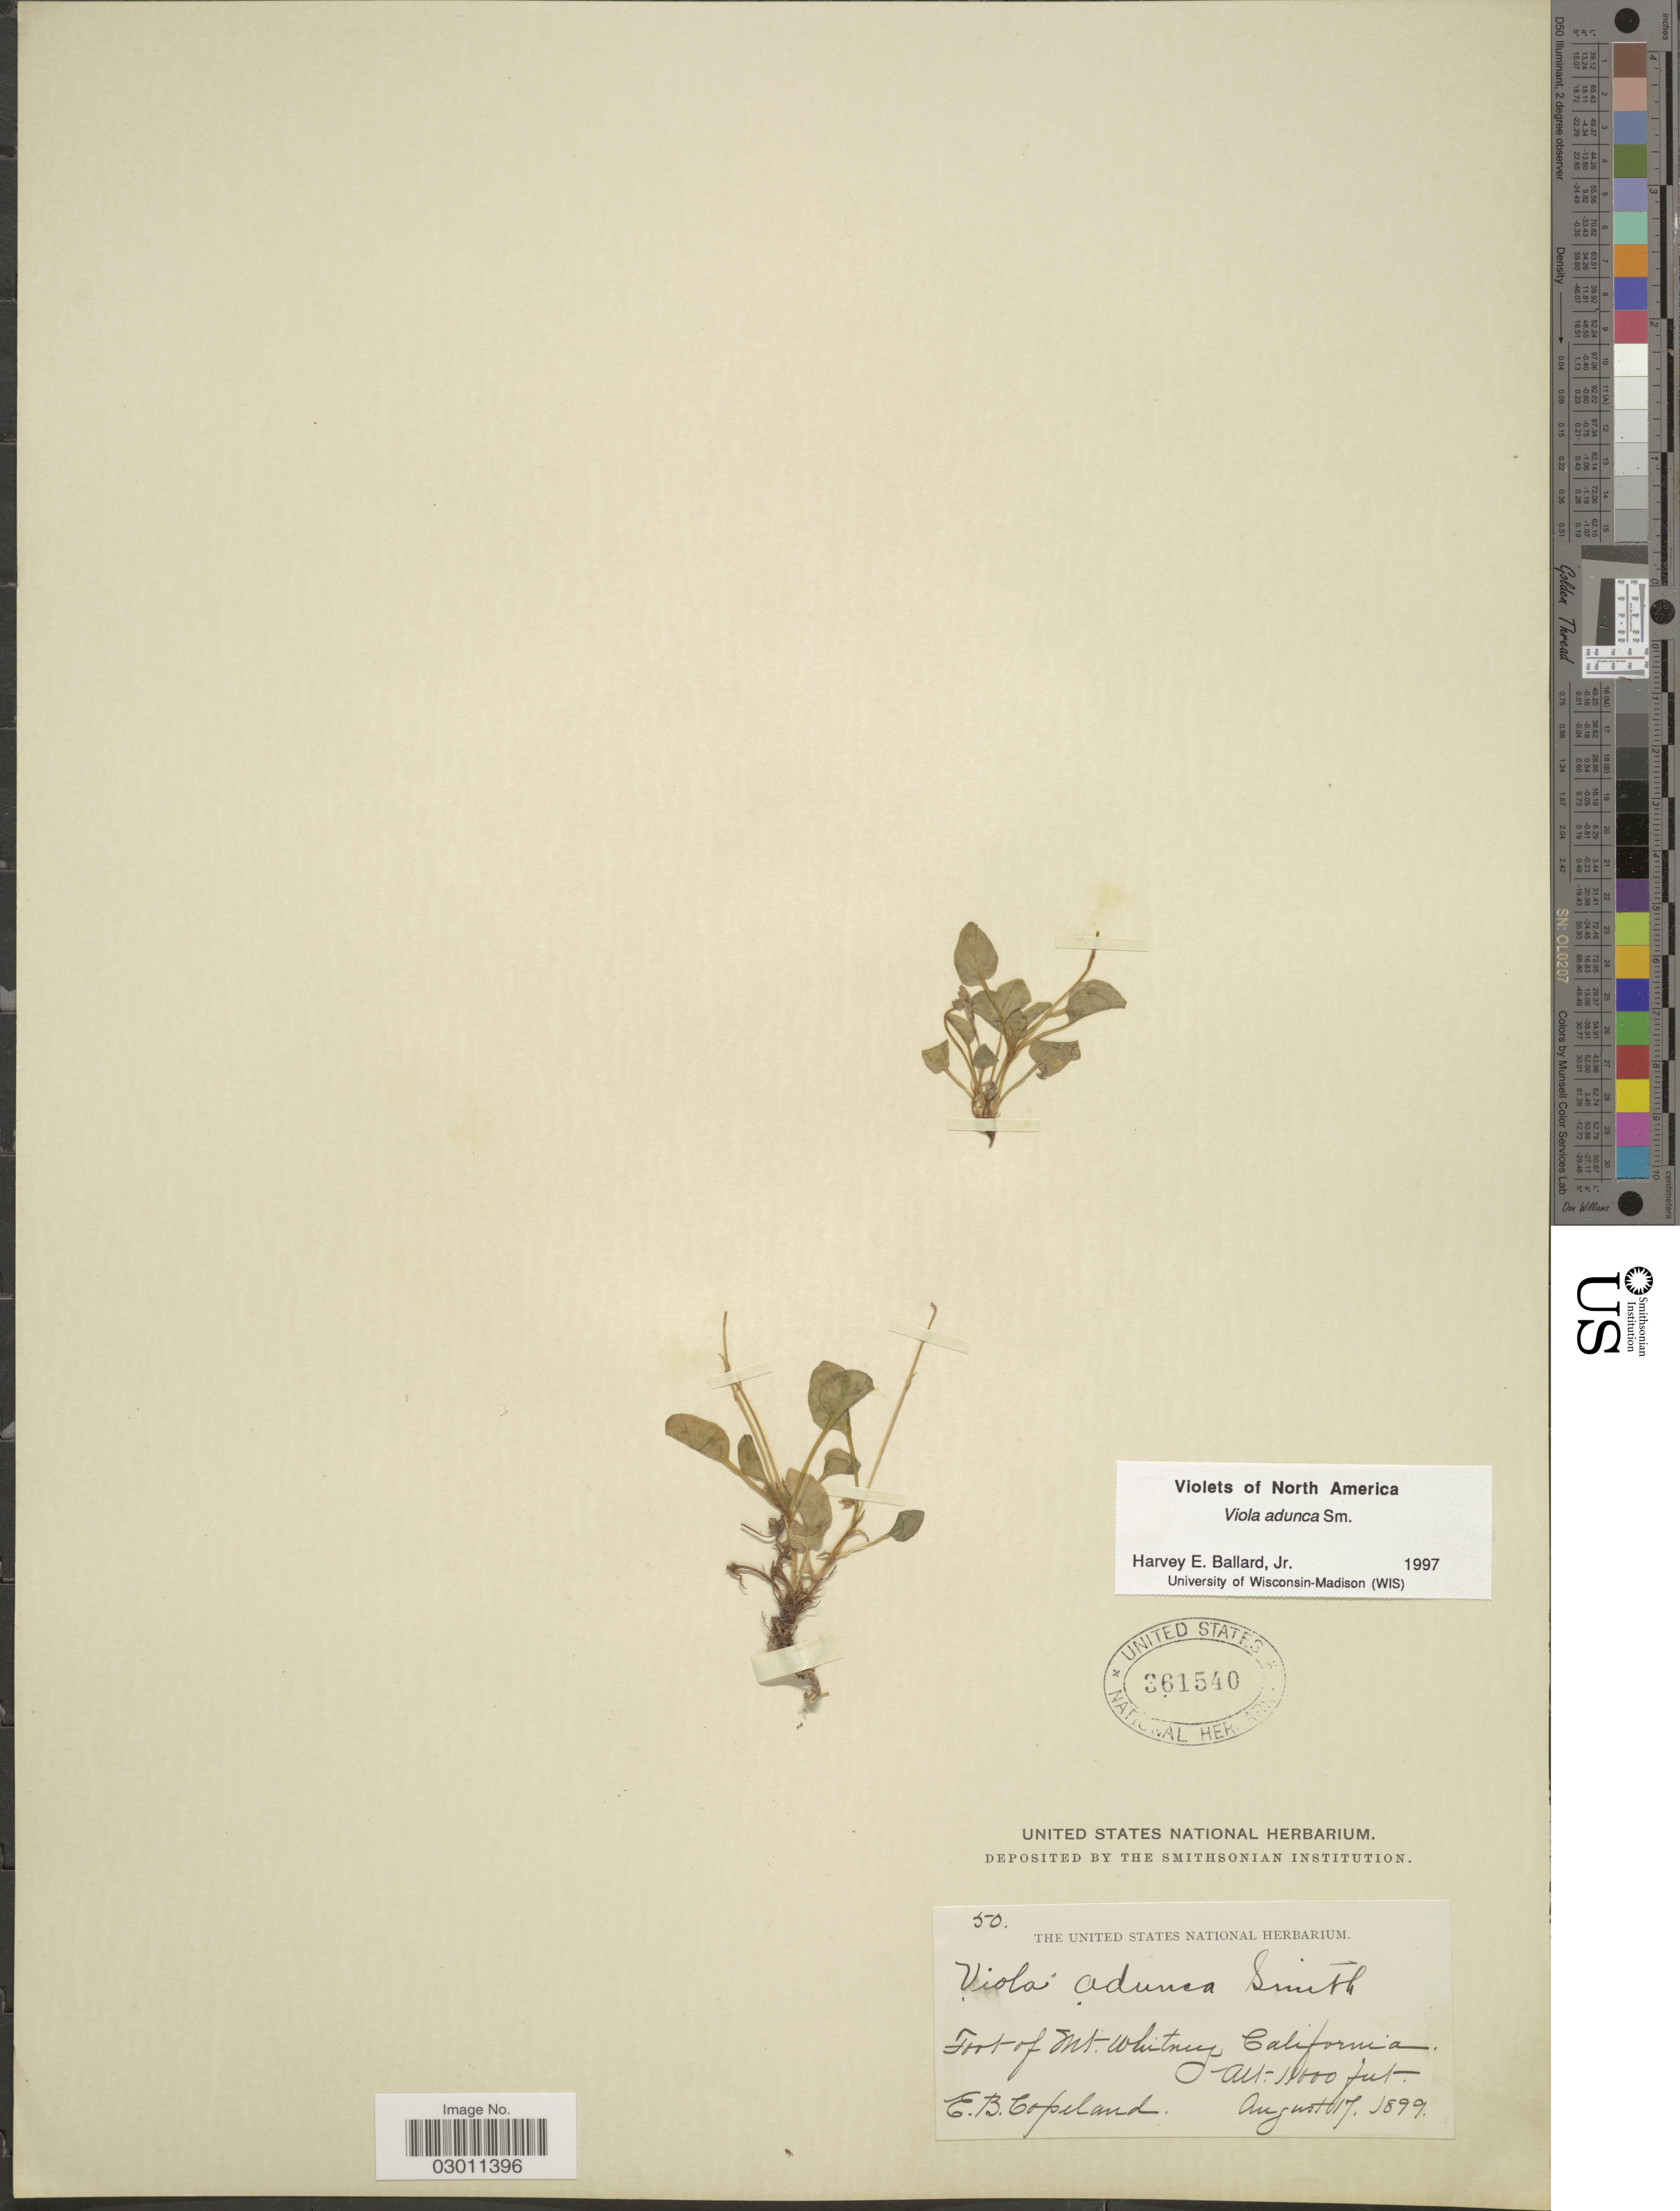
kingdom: Plantae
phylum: Tracheophyta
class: Magnoliopsida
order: Malpighiales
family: Violaceae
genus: Viola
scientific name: Viola adunca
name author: Sm.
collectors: E. B. Copeland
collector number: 50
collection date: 1899-08-17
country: United States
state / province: California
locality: Foot of Mt. Whitney, California.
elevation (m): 3353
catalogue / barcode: US 361540